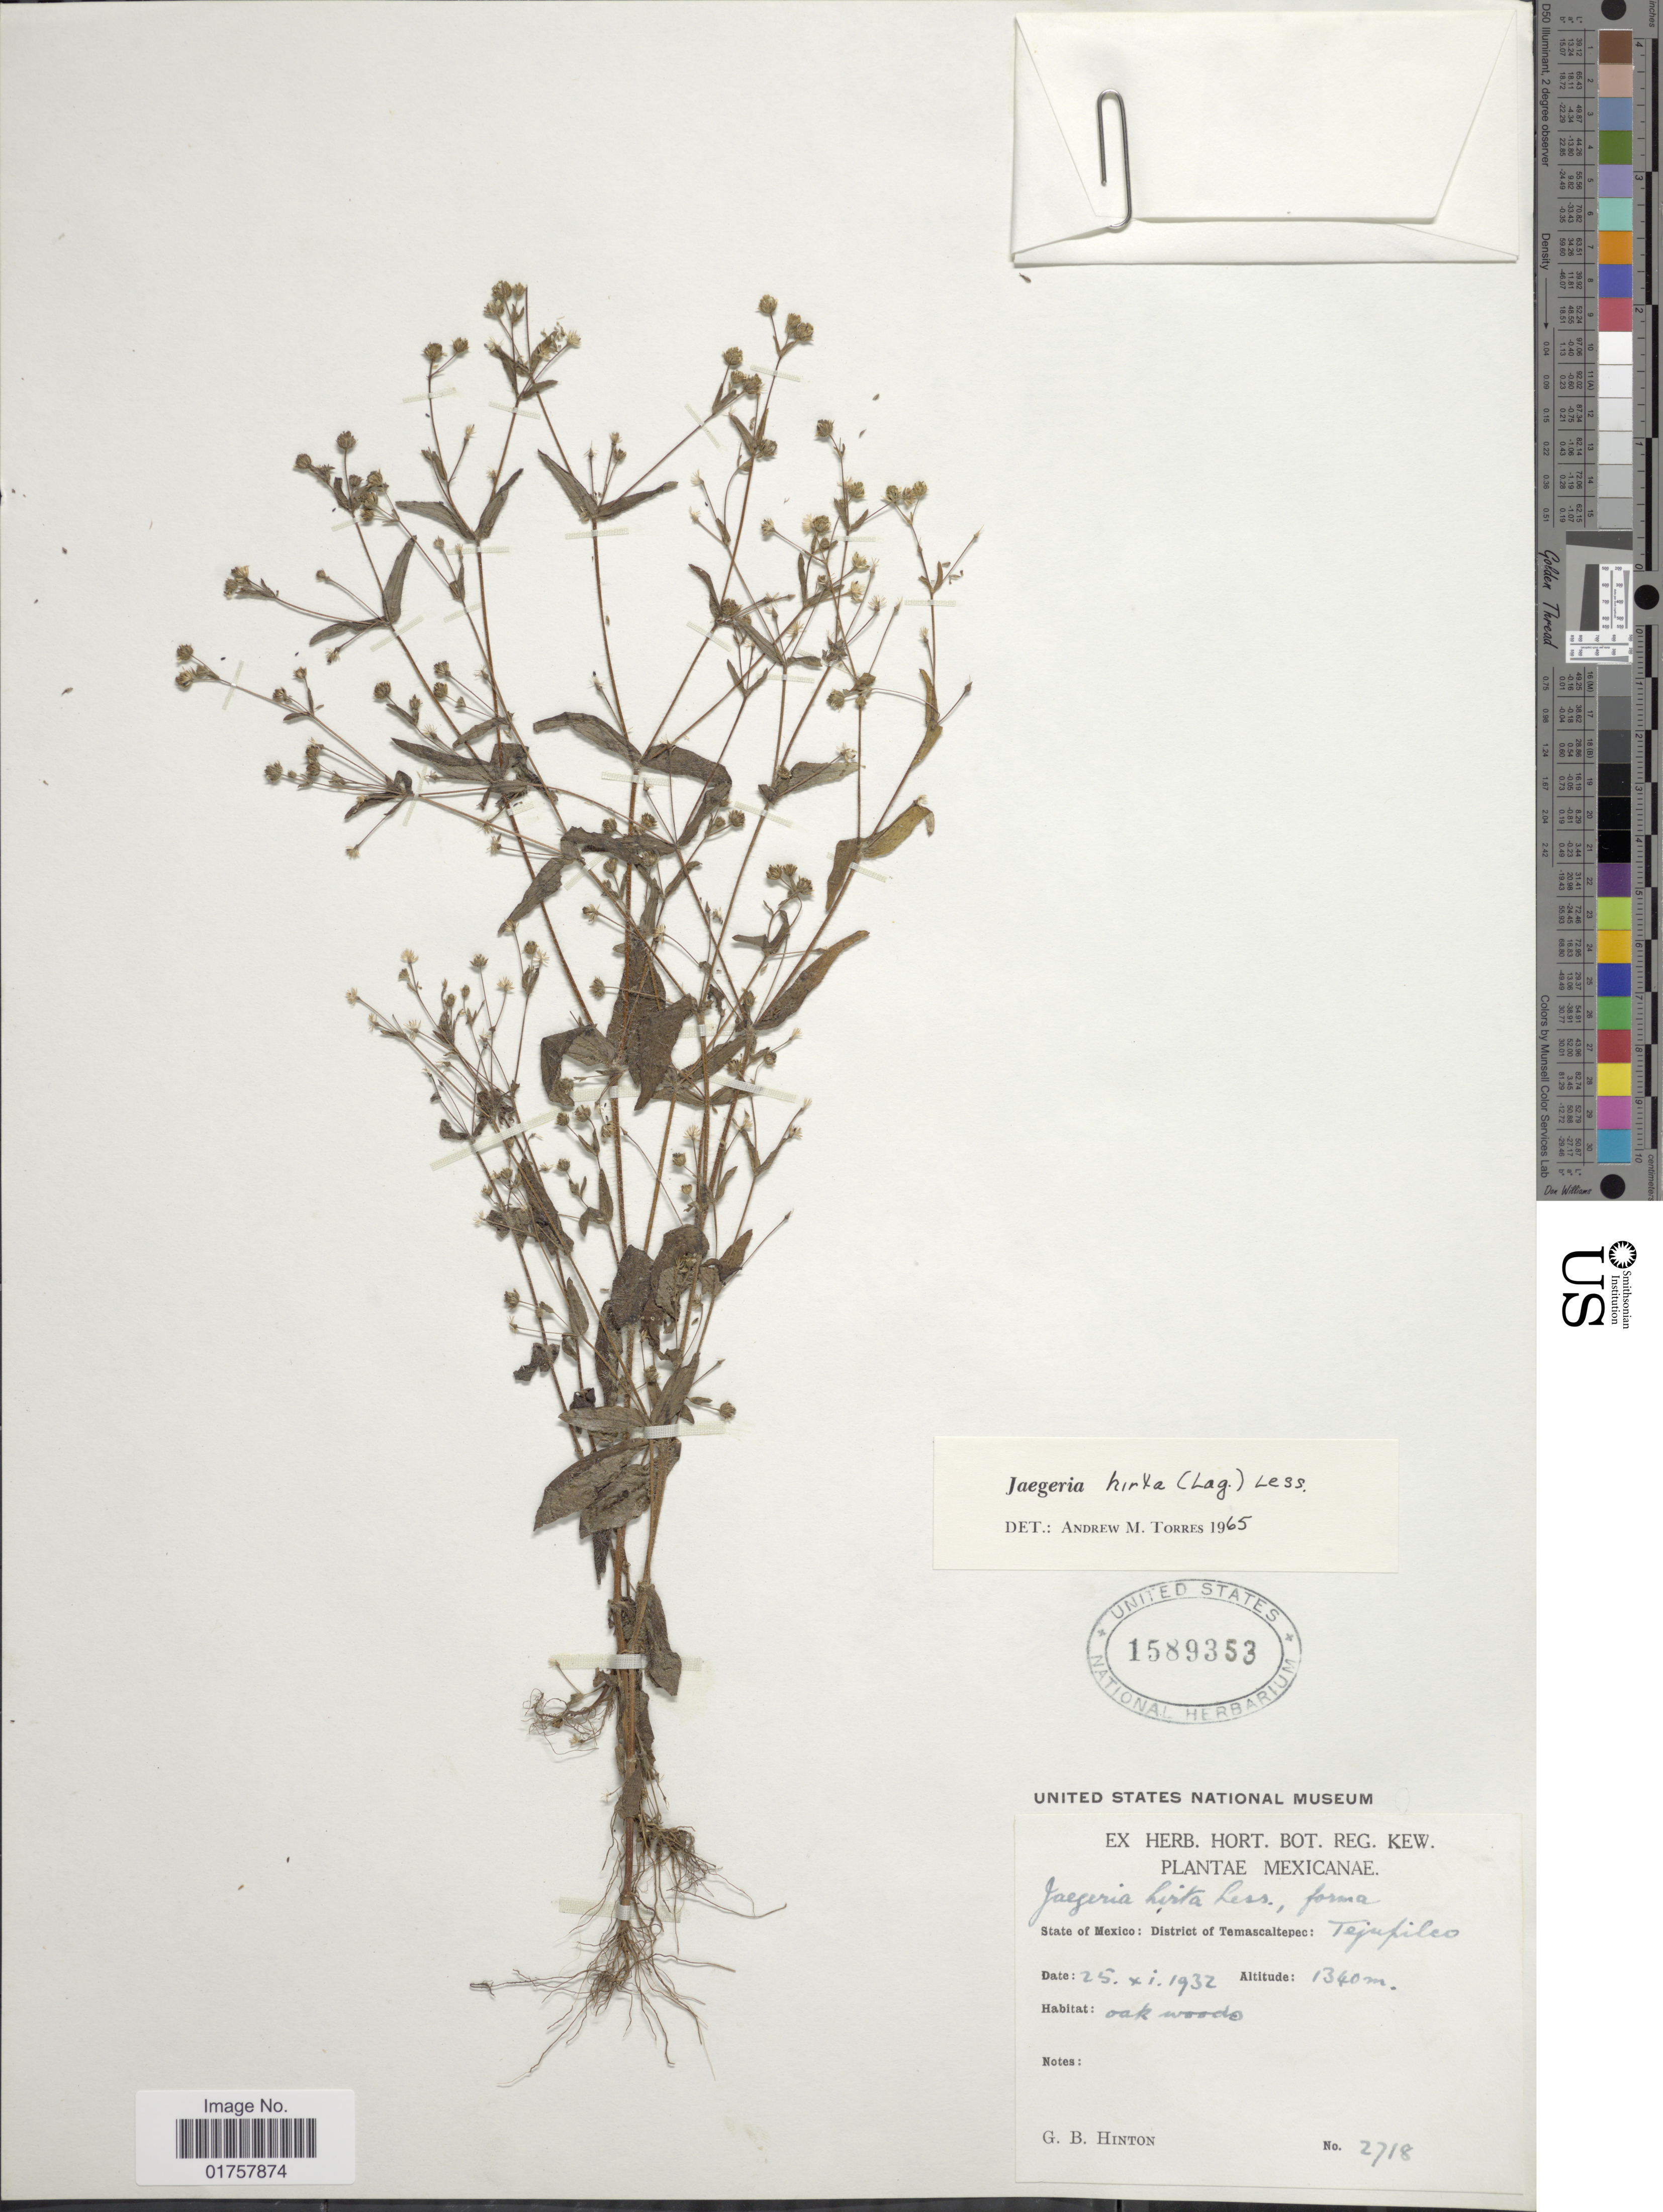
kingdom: Plantae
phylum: Tracheophyta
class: Magnoliopsida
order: Asterales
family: Asteraceae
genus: Jaegeria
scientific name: Jaegeria hirta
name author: (Lag.) Less.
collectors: G. B. Hinton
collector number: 2718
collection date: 1932-11-25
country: Mexico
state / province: México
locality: District of Temascaltepec: Tejupilco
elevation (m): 1340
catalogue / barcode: US 1589353